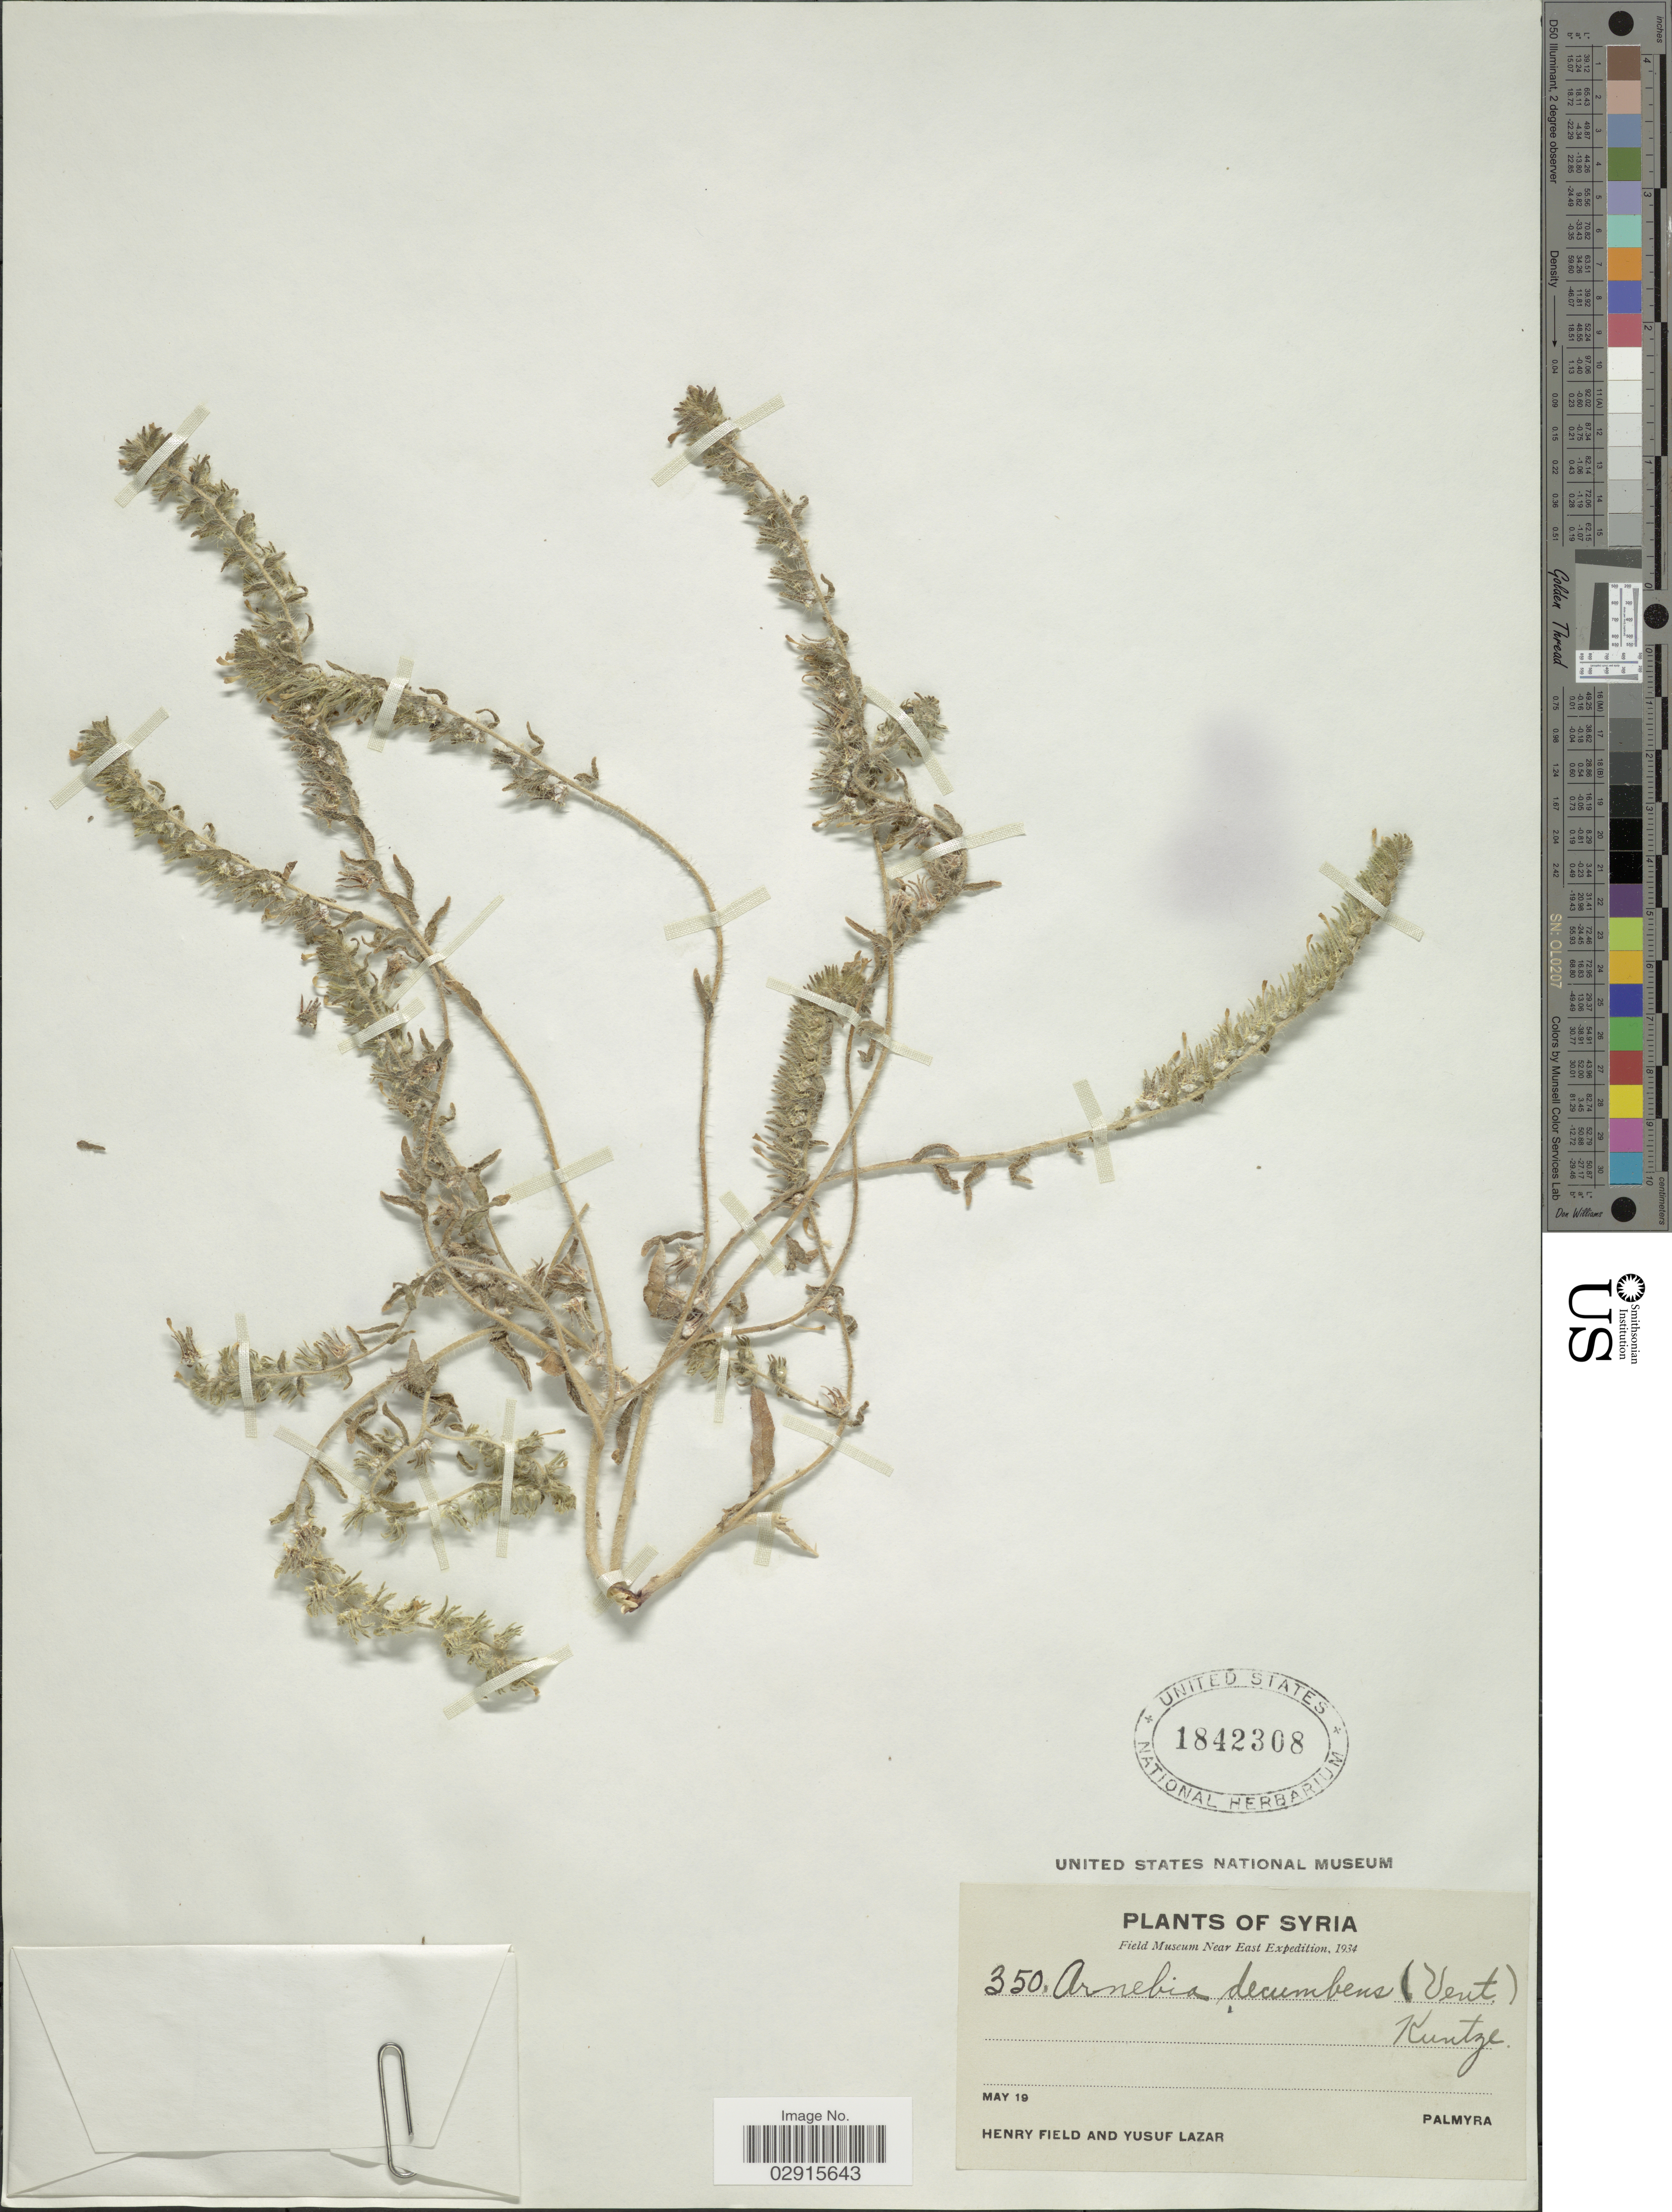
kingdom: Plantae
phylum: Tracheophyta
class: Magnoliopsida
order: Boraginales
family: Boraginaceae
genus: Arnebia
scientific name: Arnebia decumbens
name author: (Vent.) Coss. & Kralik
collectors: H. Field & Y. Lazar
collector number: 350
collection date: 1934-05-19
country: Syria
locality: East, Palmyra.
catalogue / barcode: US 1842308